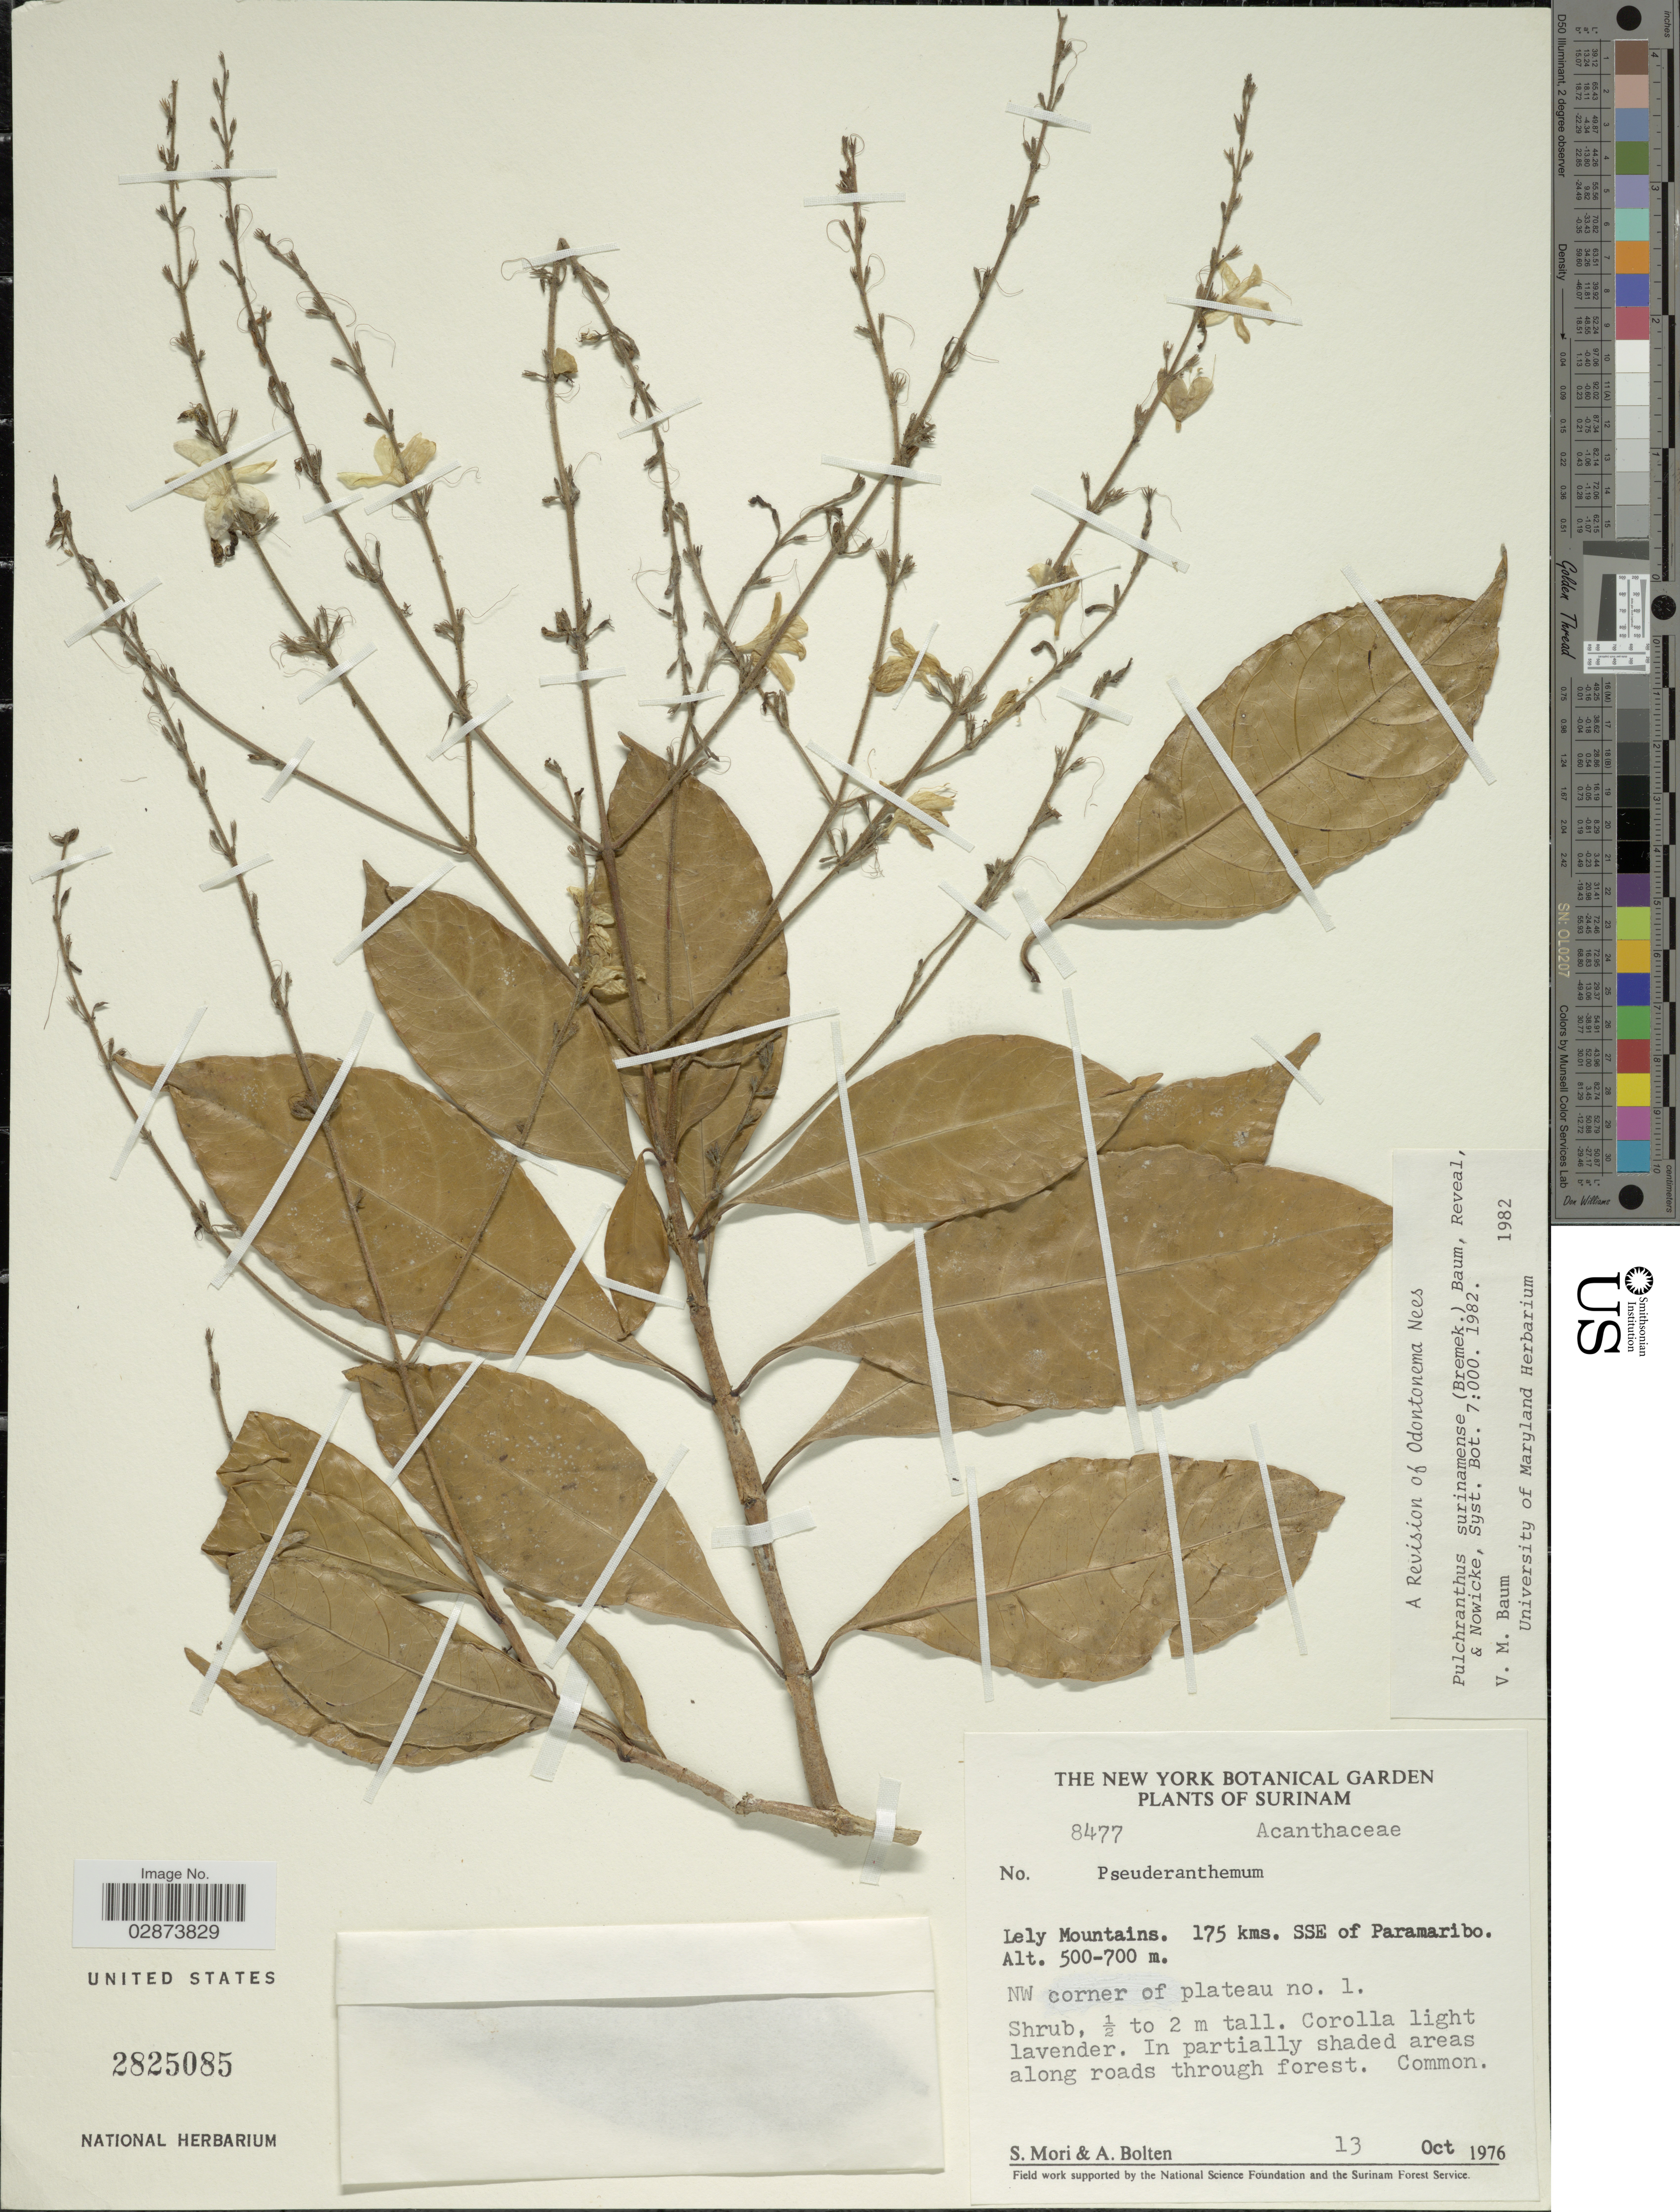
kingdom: Plantae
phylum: Tracheophyta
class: Magnoliopsida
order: Lamiales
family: Acanthaceae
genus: Pulchranthus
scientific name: Pulchranthus surinamensis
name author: (Bremek.) V.M. Baum et al.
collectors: S. Mori & A. Bolten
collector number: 8477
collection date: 1976-10-13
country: Suriname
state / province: Paramaribo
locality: Lely Mountains. 175 kms. SSE of Paramaribo. NW corner of plateau no. 1.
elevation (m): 500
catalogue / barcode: US 2825085